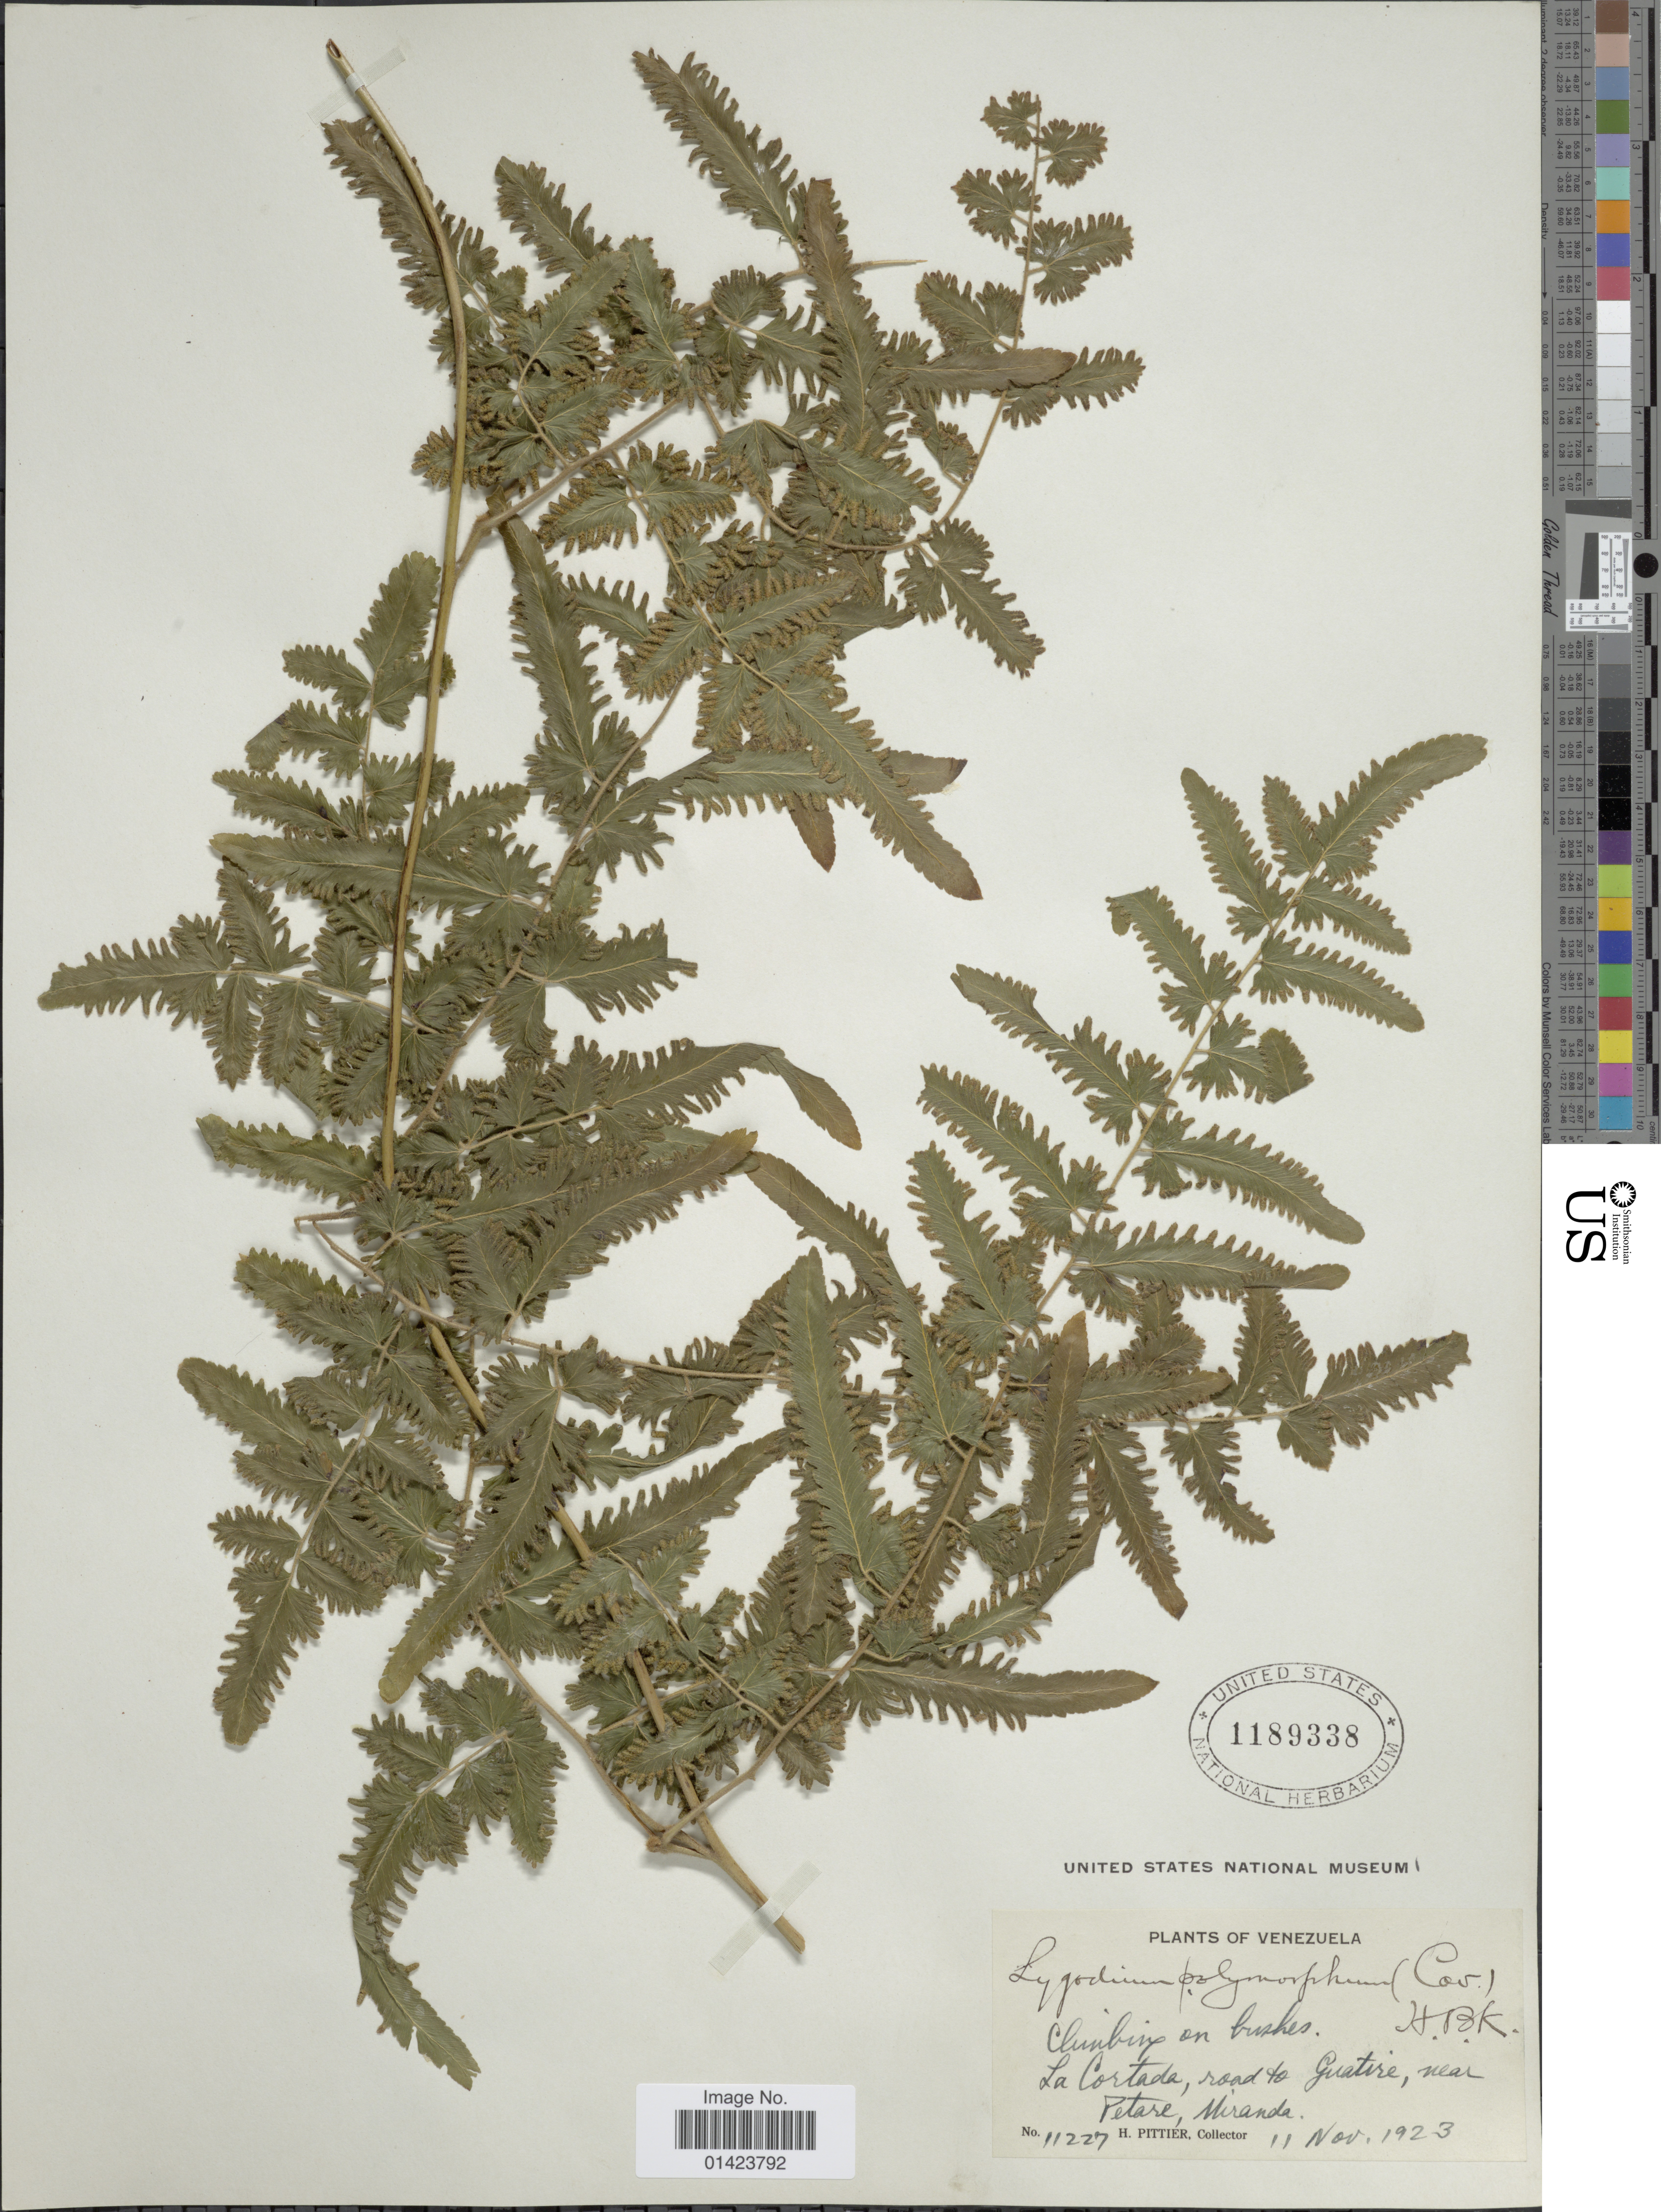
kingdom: Plantae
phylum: Tracheophyta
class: Polypodiopsida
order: Schizaeales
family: Lygodiaceae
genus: Lygodium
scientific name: Lygodium venustum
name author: Sw.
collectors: H. F. Pittier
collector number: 11227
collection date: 1923-11-11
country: Venezuela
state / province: Miranda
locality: La Cortada, road to Guatire, near Petare, Miranda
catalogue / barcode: US 1189338